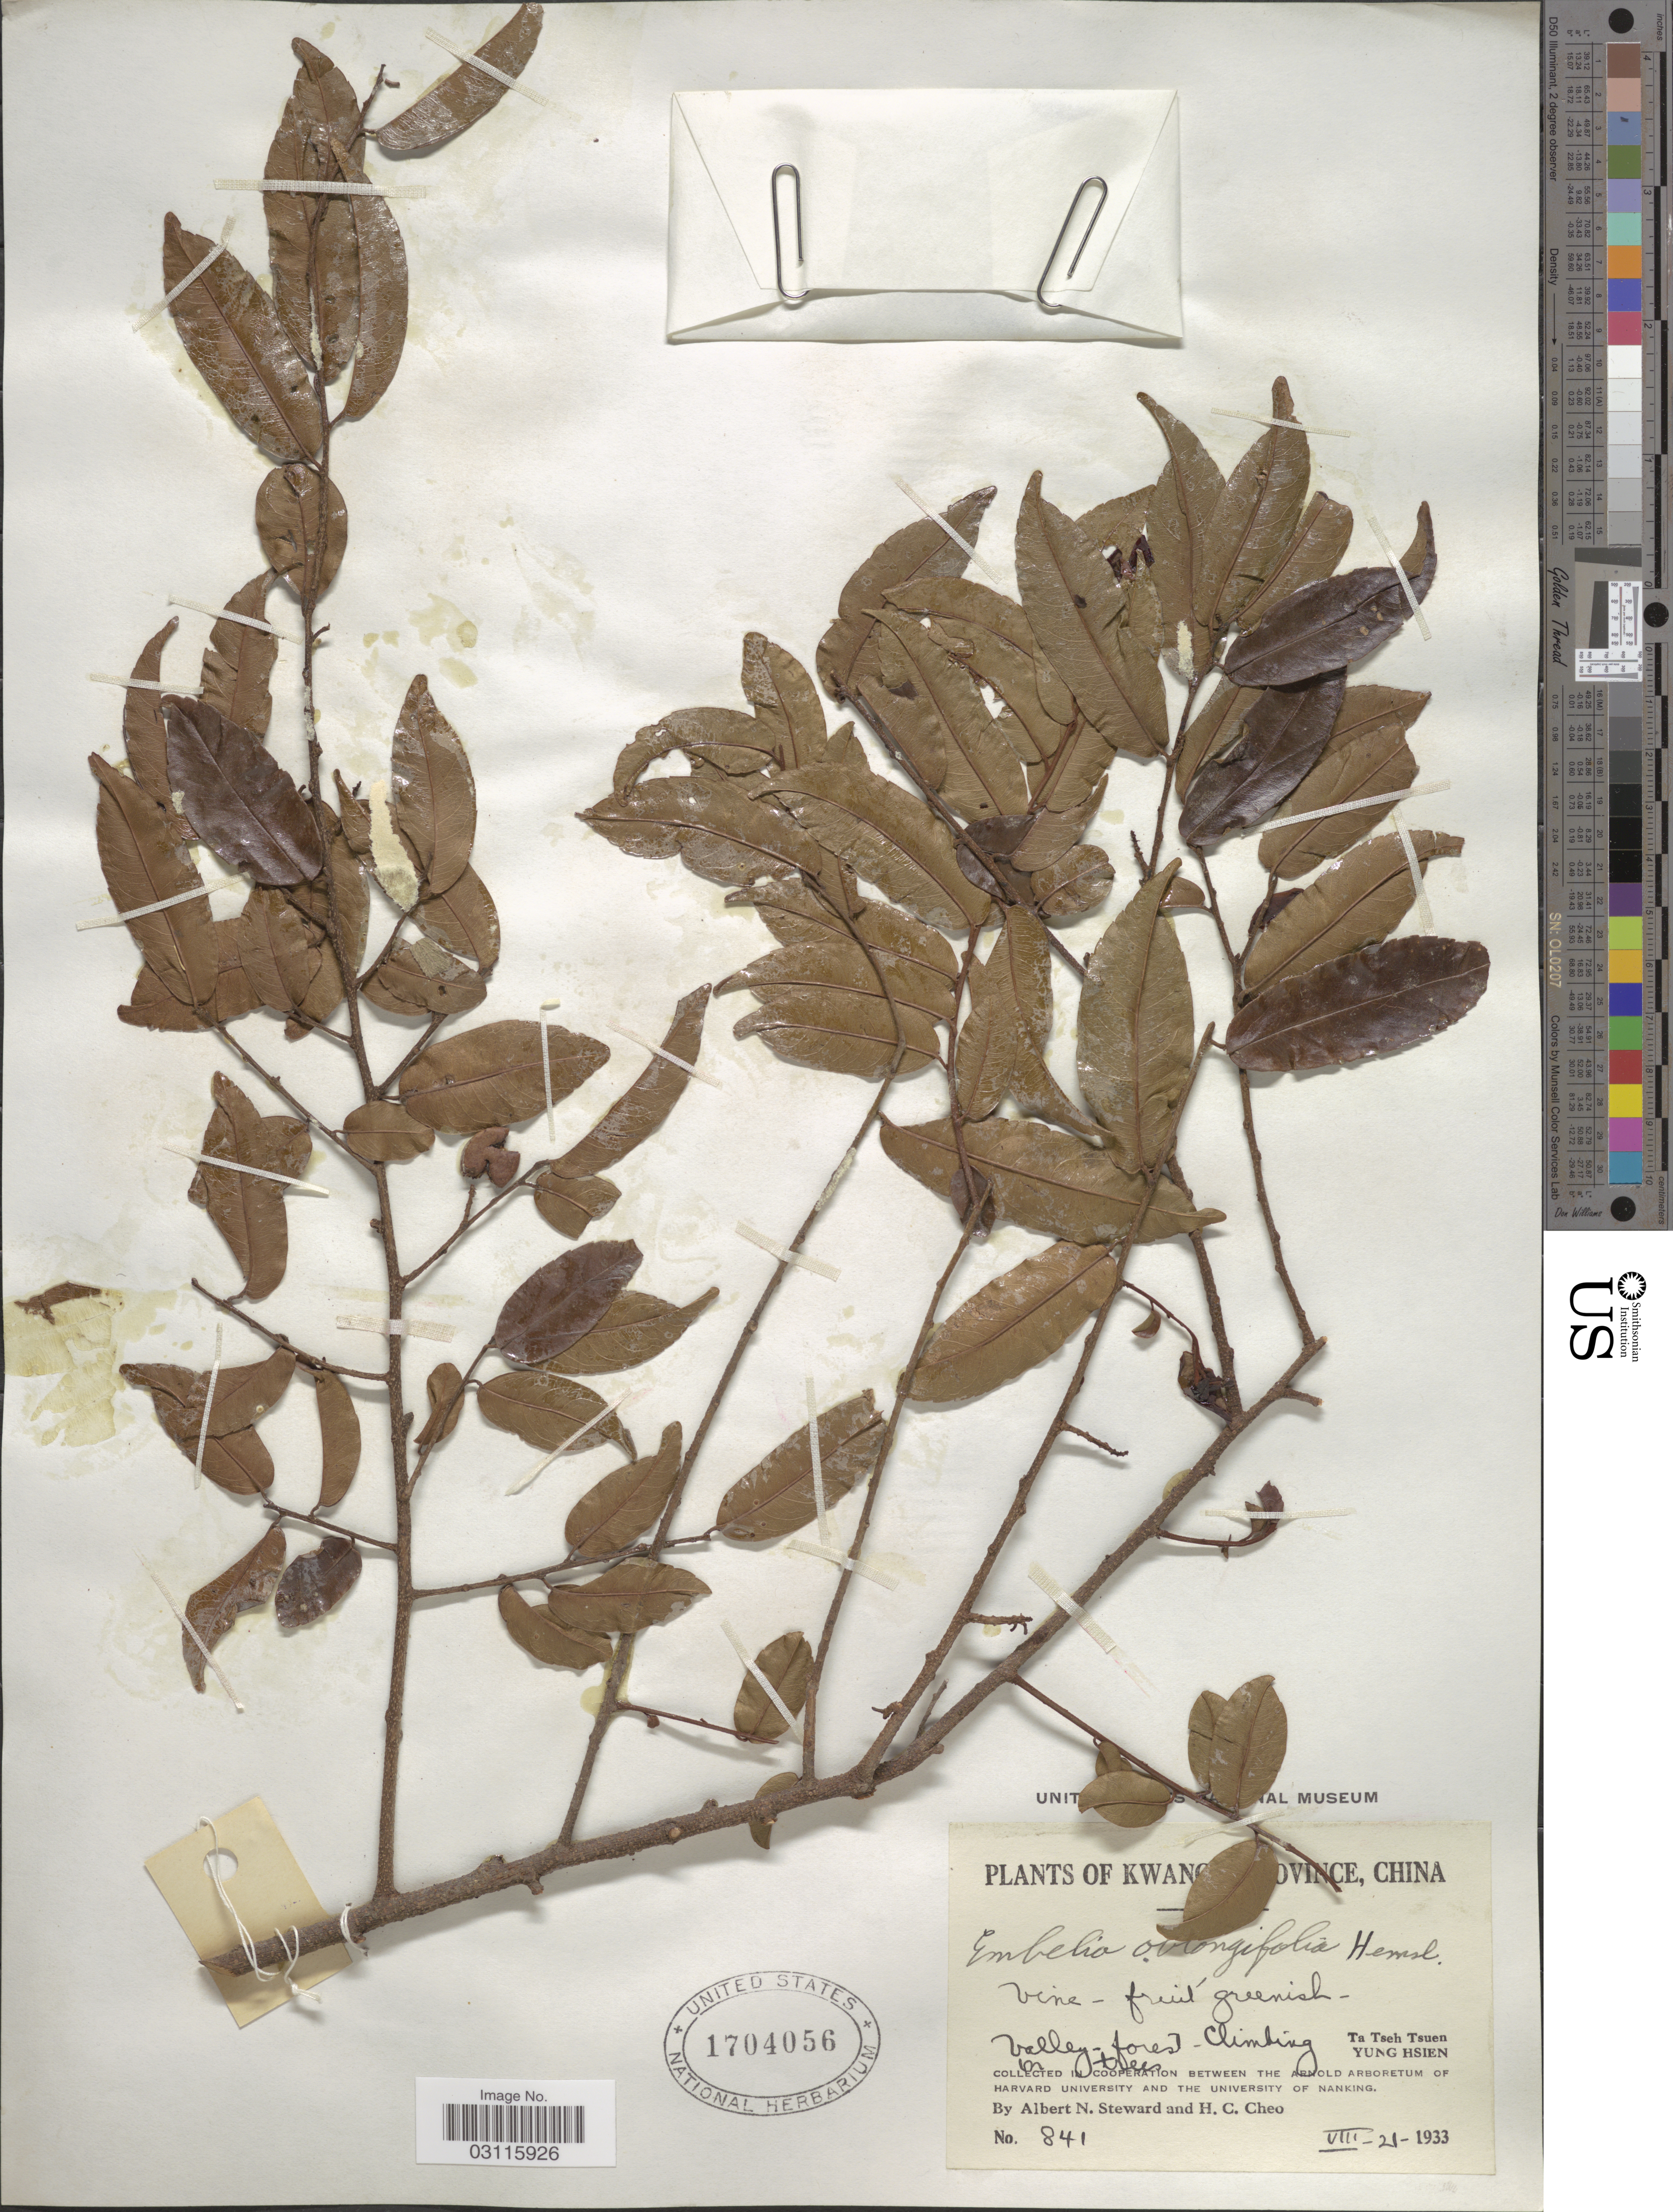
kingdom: Plantae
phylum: Tracheophyta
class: Magnoliopsida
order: Ericales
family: Primulaceae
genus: Embelia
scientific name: Embelia oblongifolia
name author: Hemsl.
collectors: A. N. Steward & H. Cheo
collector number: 841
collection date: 1933-08-21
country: China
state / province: Guangdong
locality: Ta Tseh Tsuen. Yung Hsien.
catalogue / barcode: US 1704056